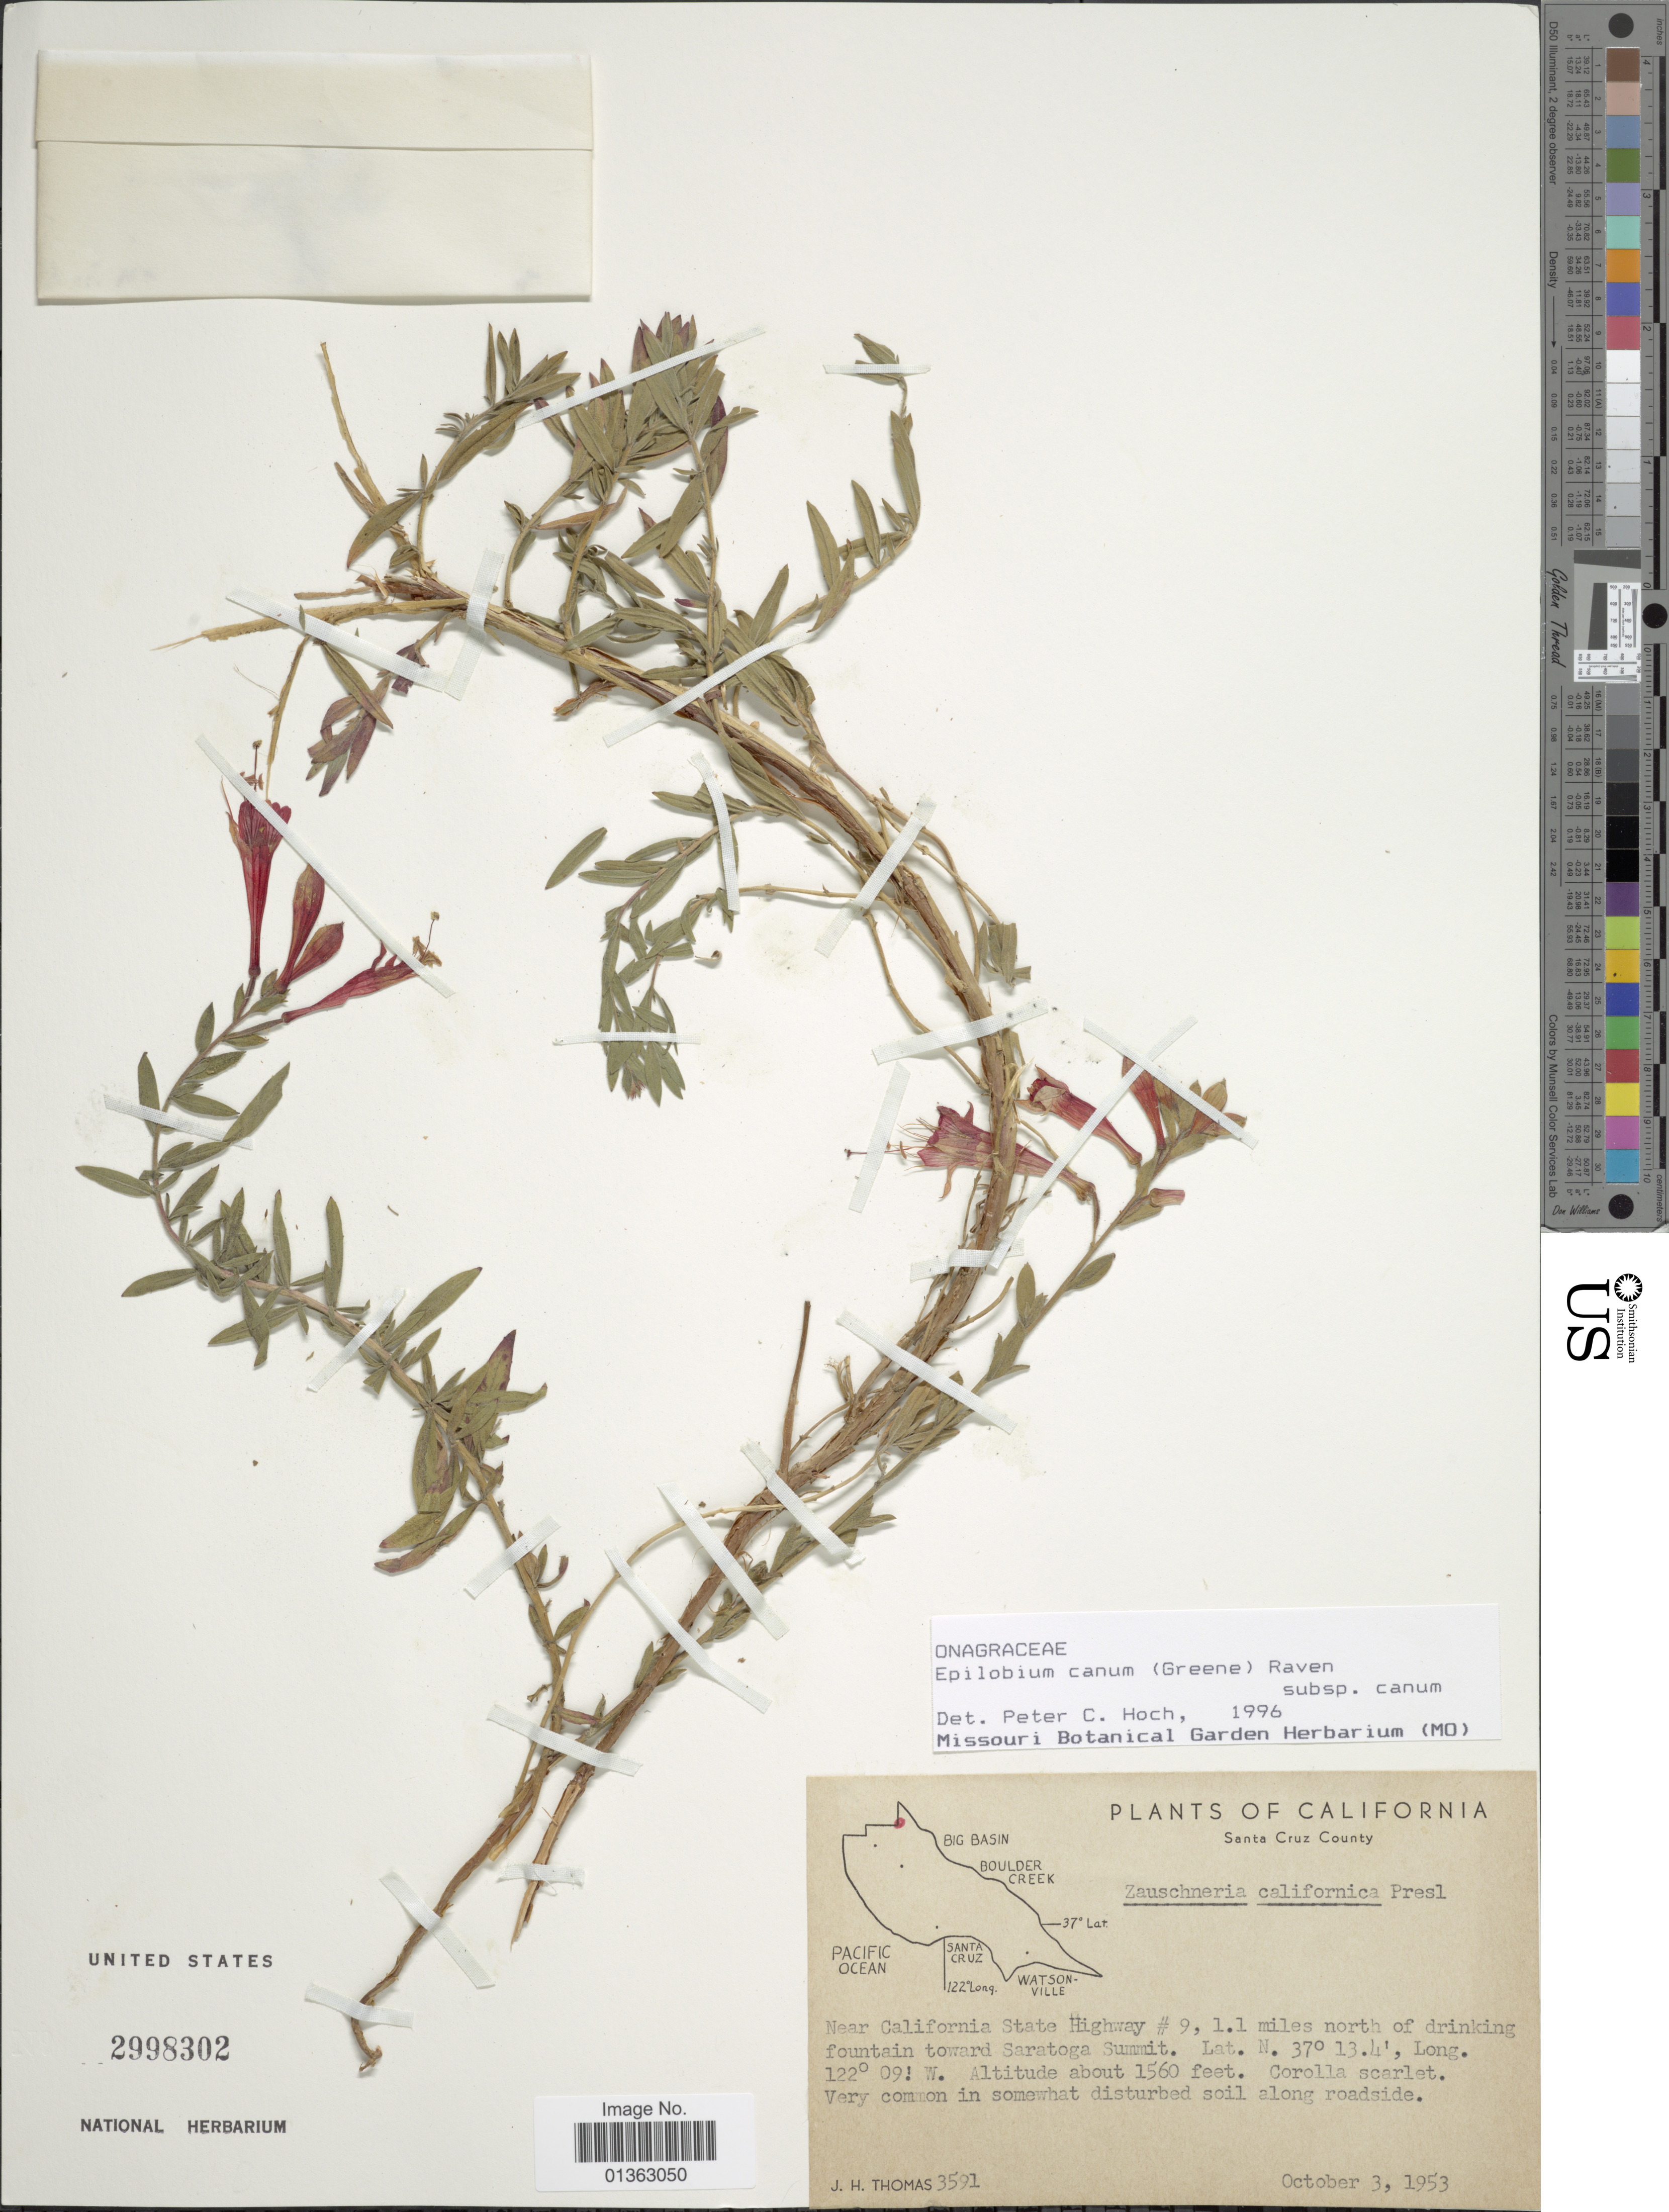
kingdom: Plantae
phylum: Tracheophyta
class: Magnoliopsida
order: Myrtales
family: Onagraceae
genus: Epilobium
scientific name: Epilobium canum subsp. canum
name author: (Greene) P.H. Raven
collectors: J. H. Thomas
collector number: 3591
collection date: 1953-10-03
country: United States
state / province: California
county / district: Santa Cruz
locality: Santa Cruz County. Near California State Highway #9, 1.1 miles north of drinking fountain toward Saragota Summit.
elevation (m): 475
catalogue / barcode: US 2998302